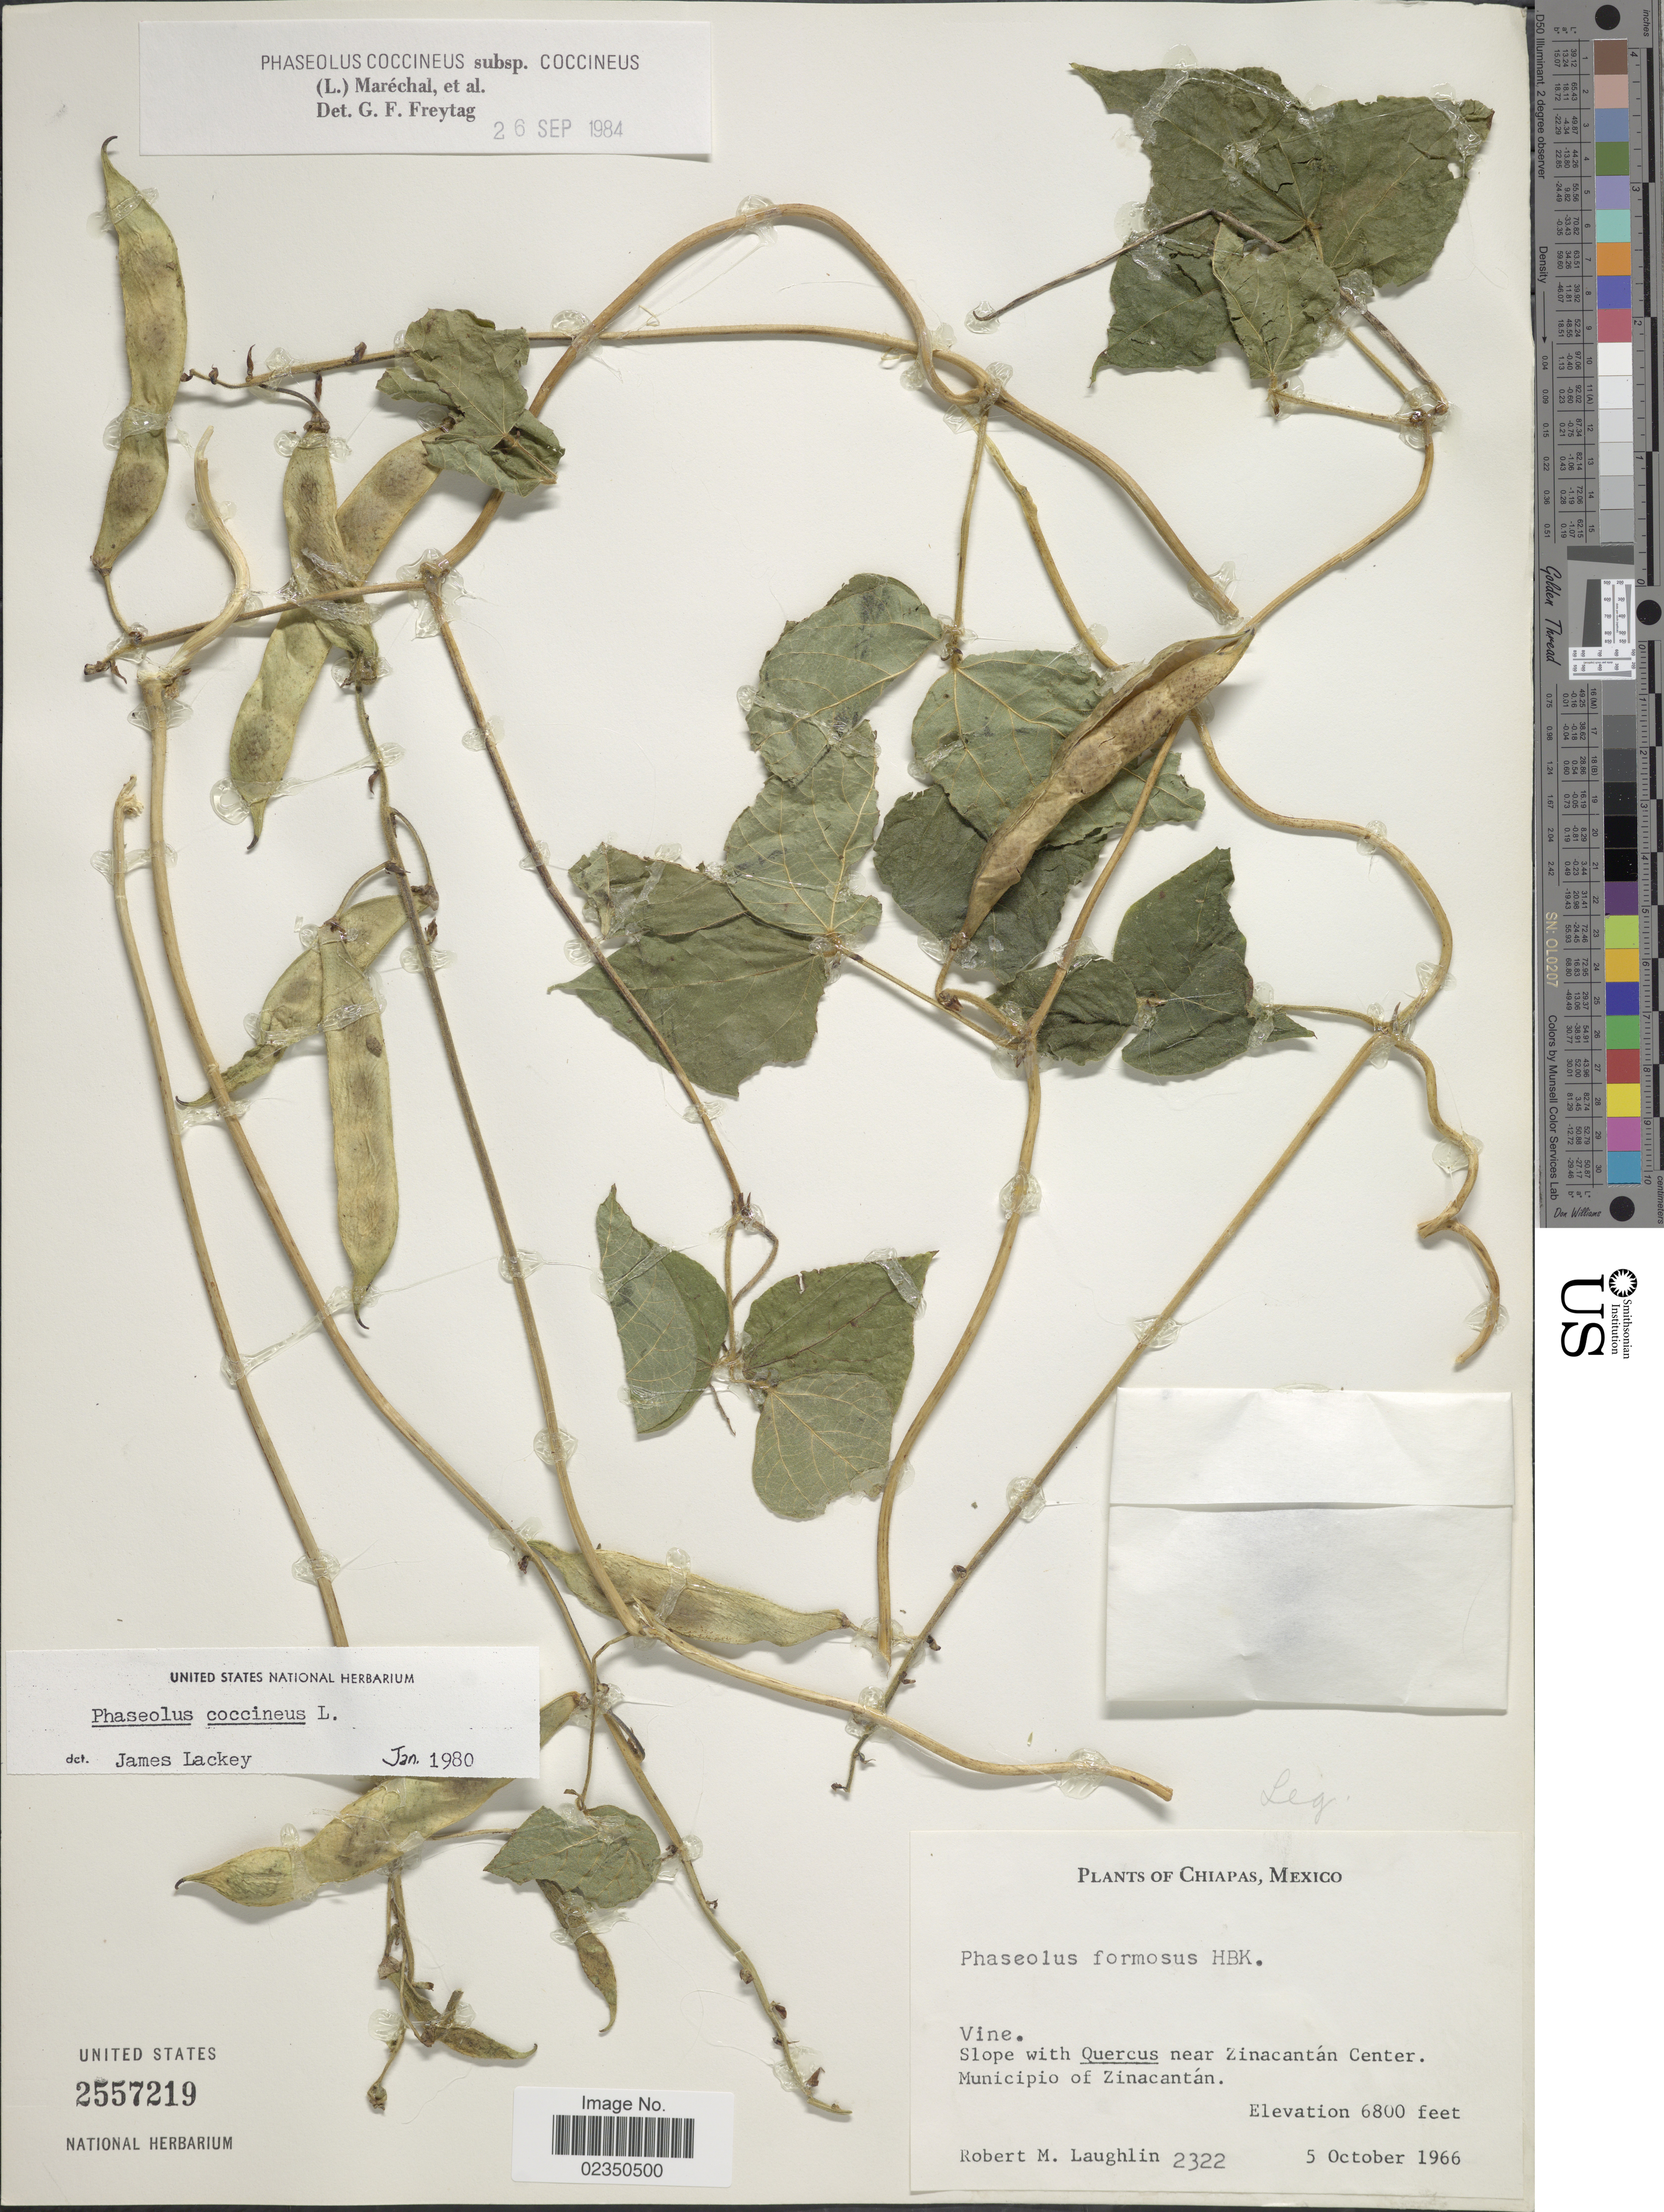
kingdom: Plantae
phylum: Tracheophyta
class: Magnoliopsida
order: Fabales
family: Fabaceae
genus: Phaseolus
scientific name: Phaseolus coccineus subsp. coccineus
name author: L.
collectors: R. M. Laughlin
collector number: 2322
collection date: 1966-10-05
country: Mexico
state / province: Chiapas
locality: Slope near Zinacantan Center, Municipio of Zinacantan.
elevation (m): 2073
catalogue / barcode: US 2557219